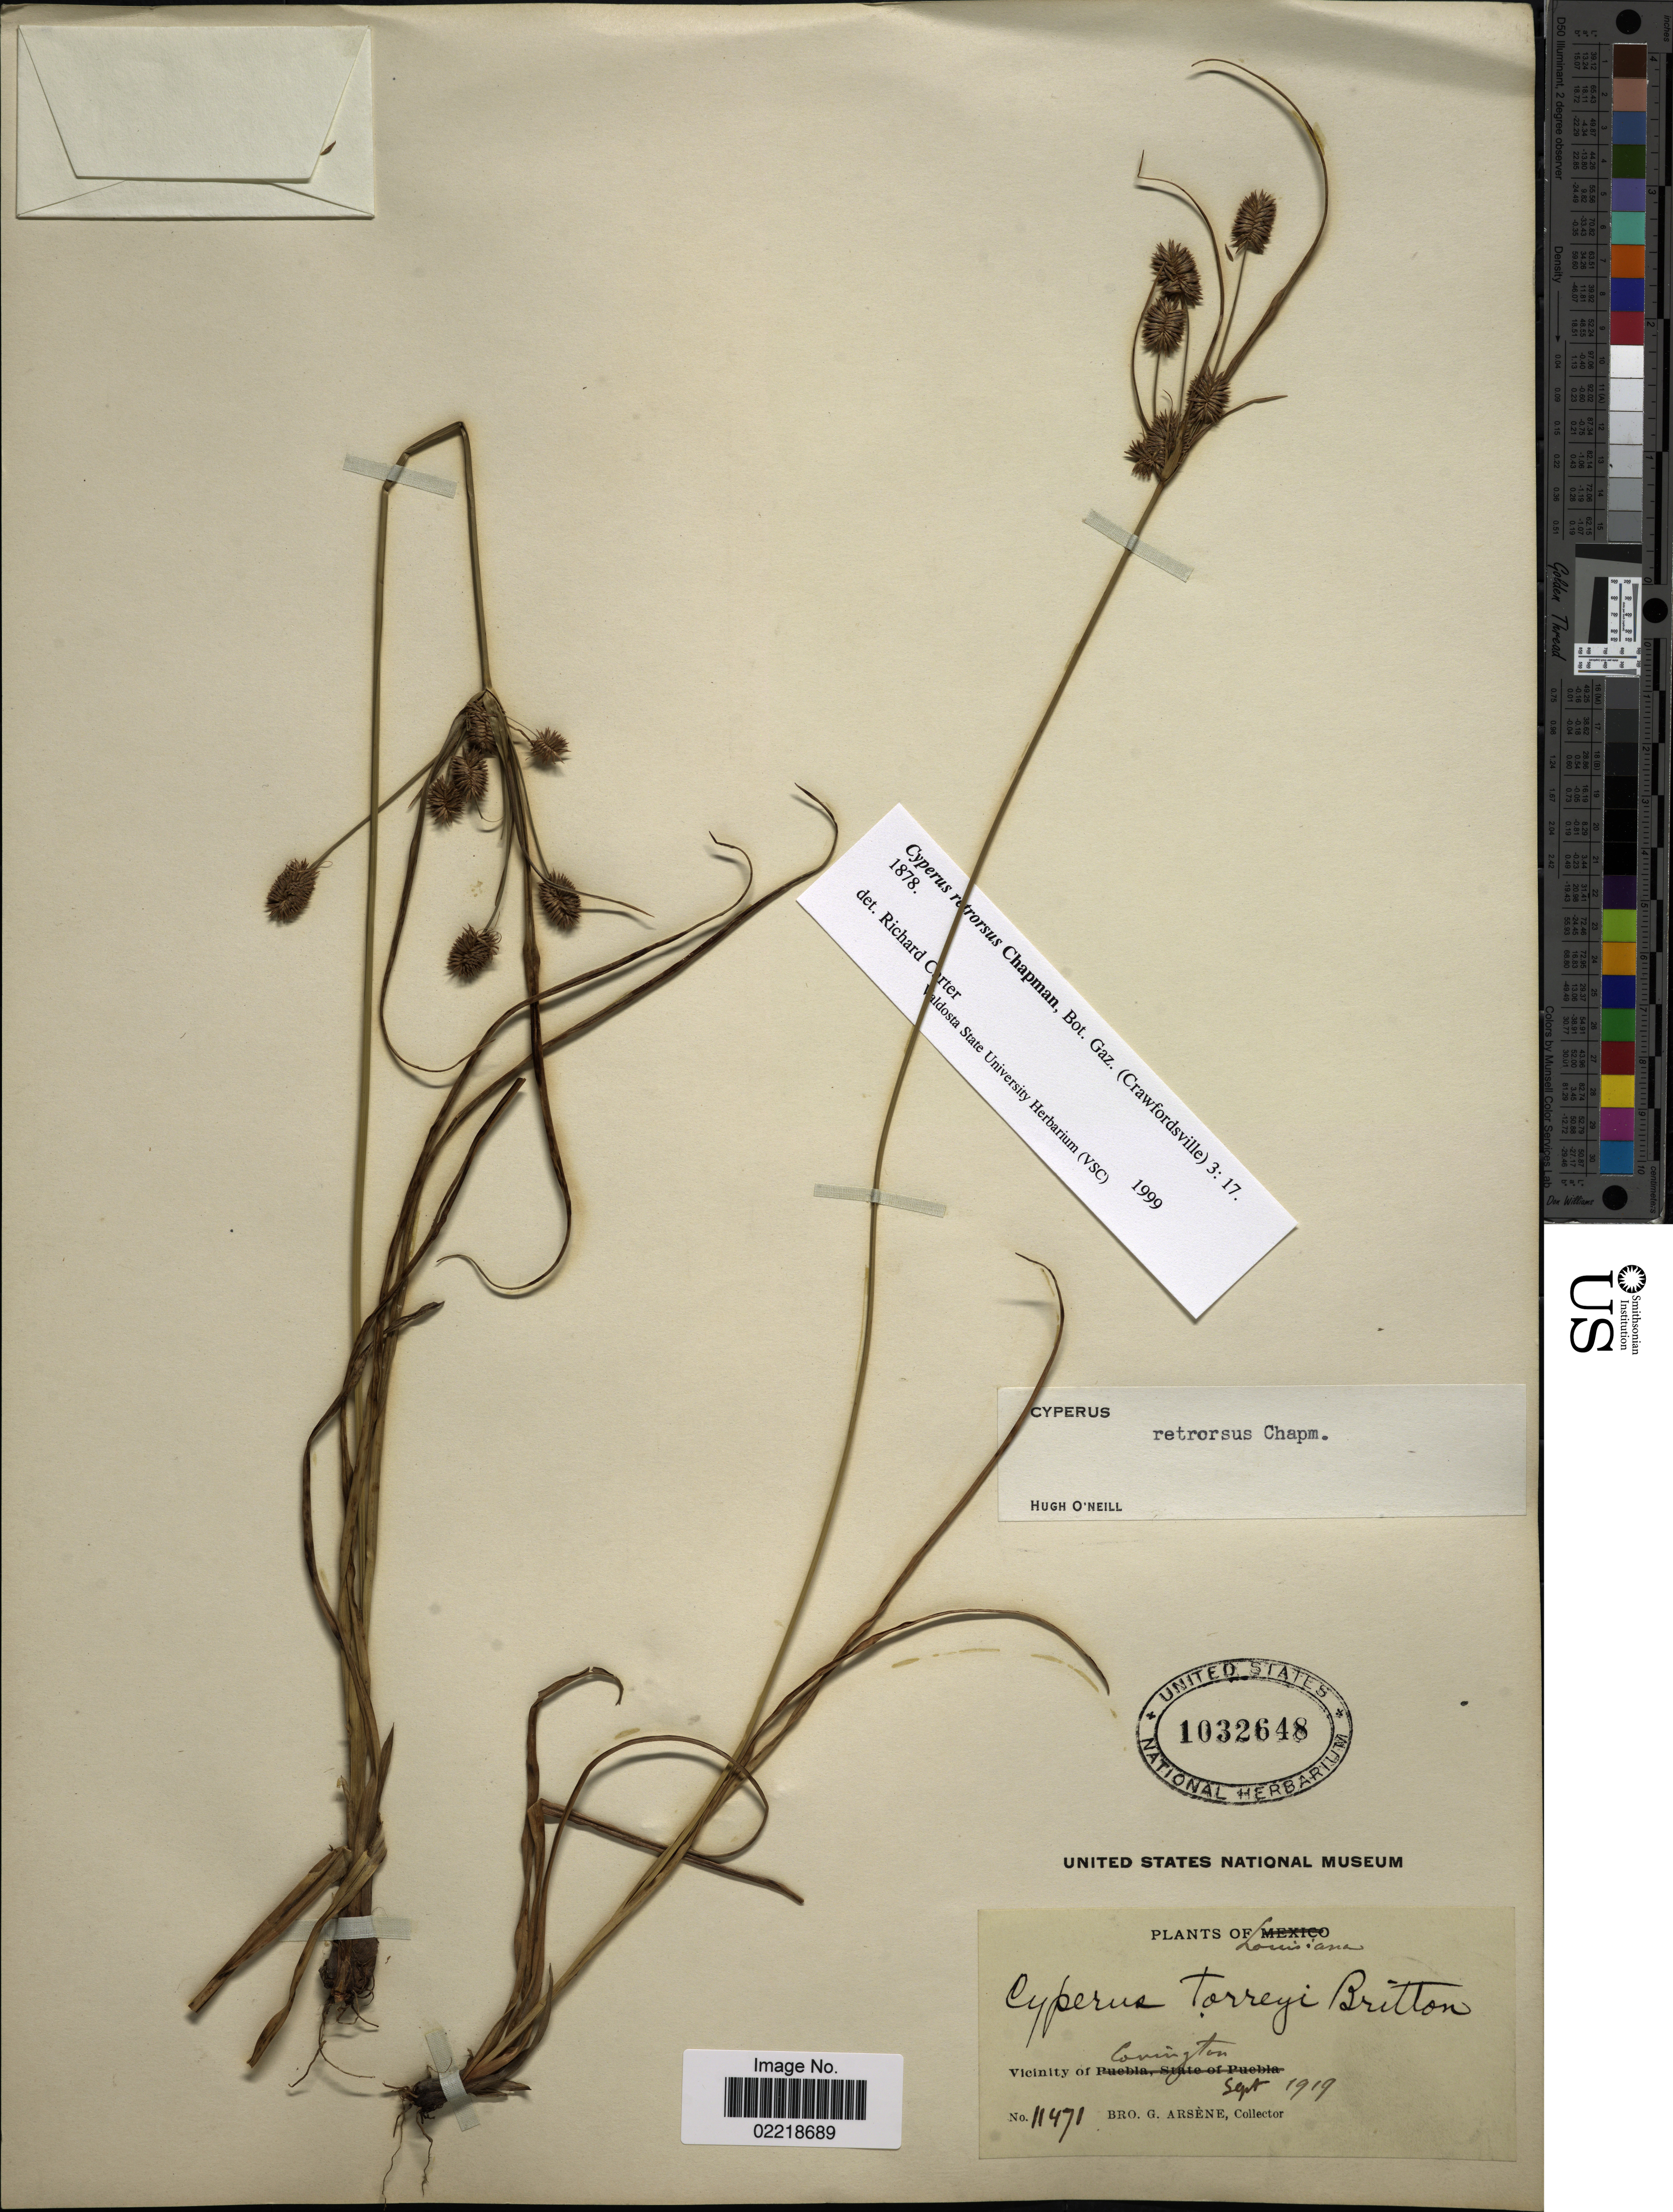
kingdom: Plantae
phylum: Tracheophyta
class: Liliopsida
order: Poales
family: Cyperaceae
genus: Cyperus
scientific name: Cyperus retrorsus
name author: Chapm.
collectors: Bro. G. Arsène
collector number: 11471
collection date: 1919-09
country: United States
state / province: Louisiana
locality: Vicinity of Covington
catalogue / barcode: US 1032648